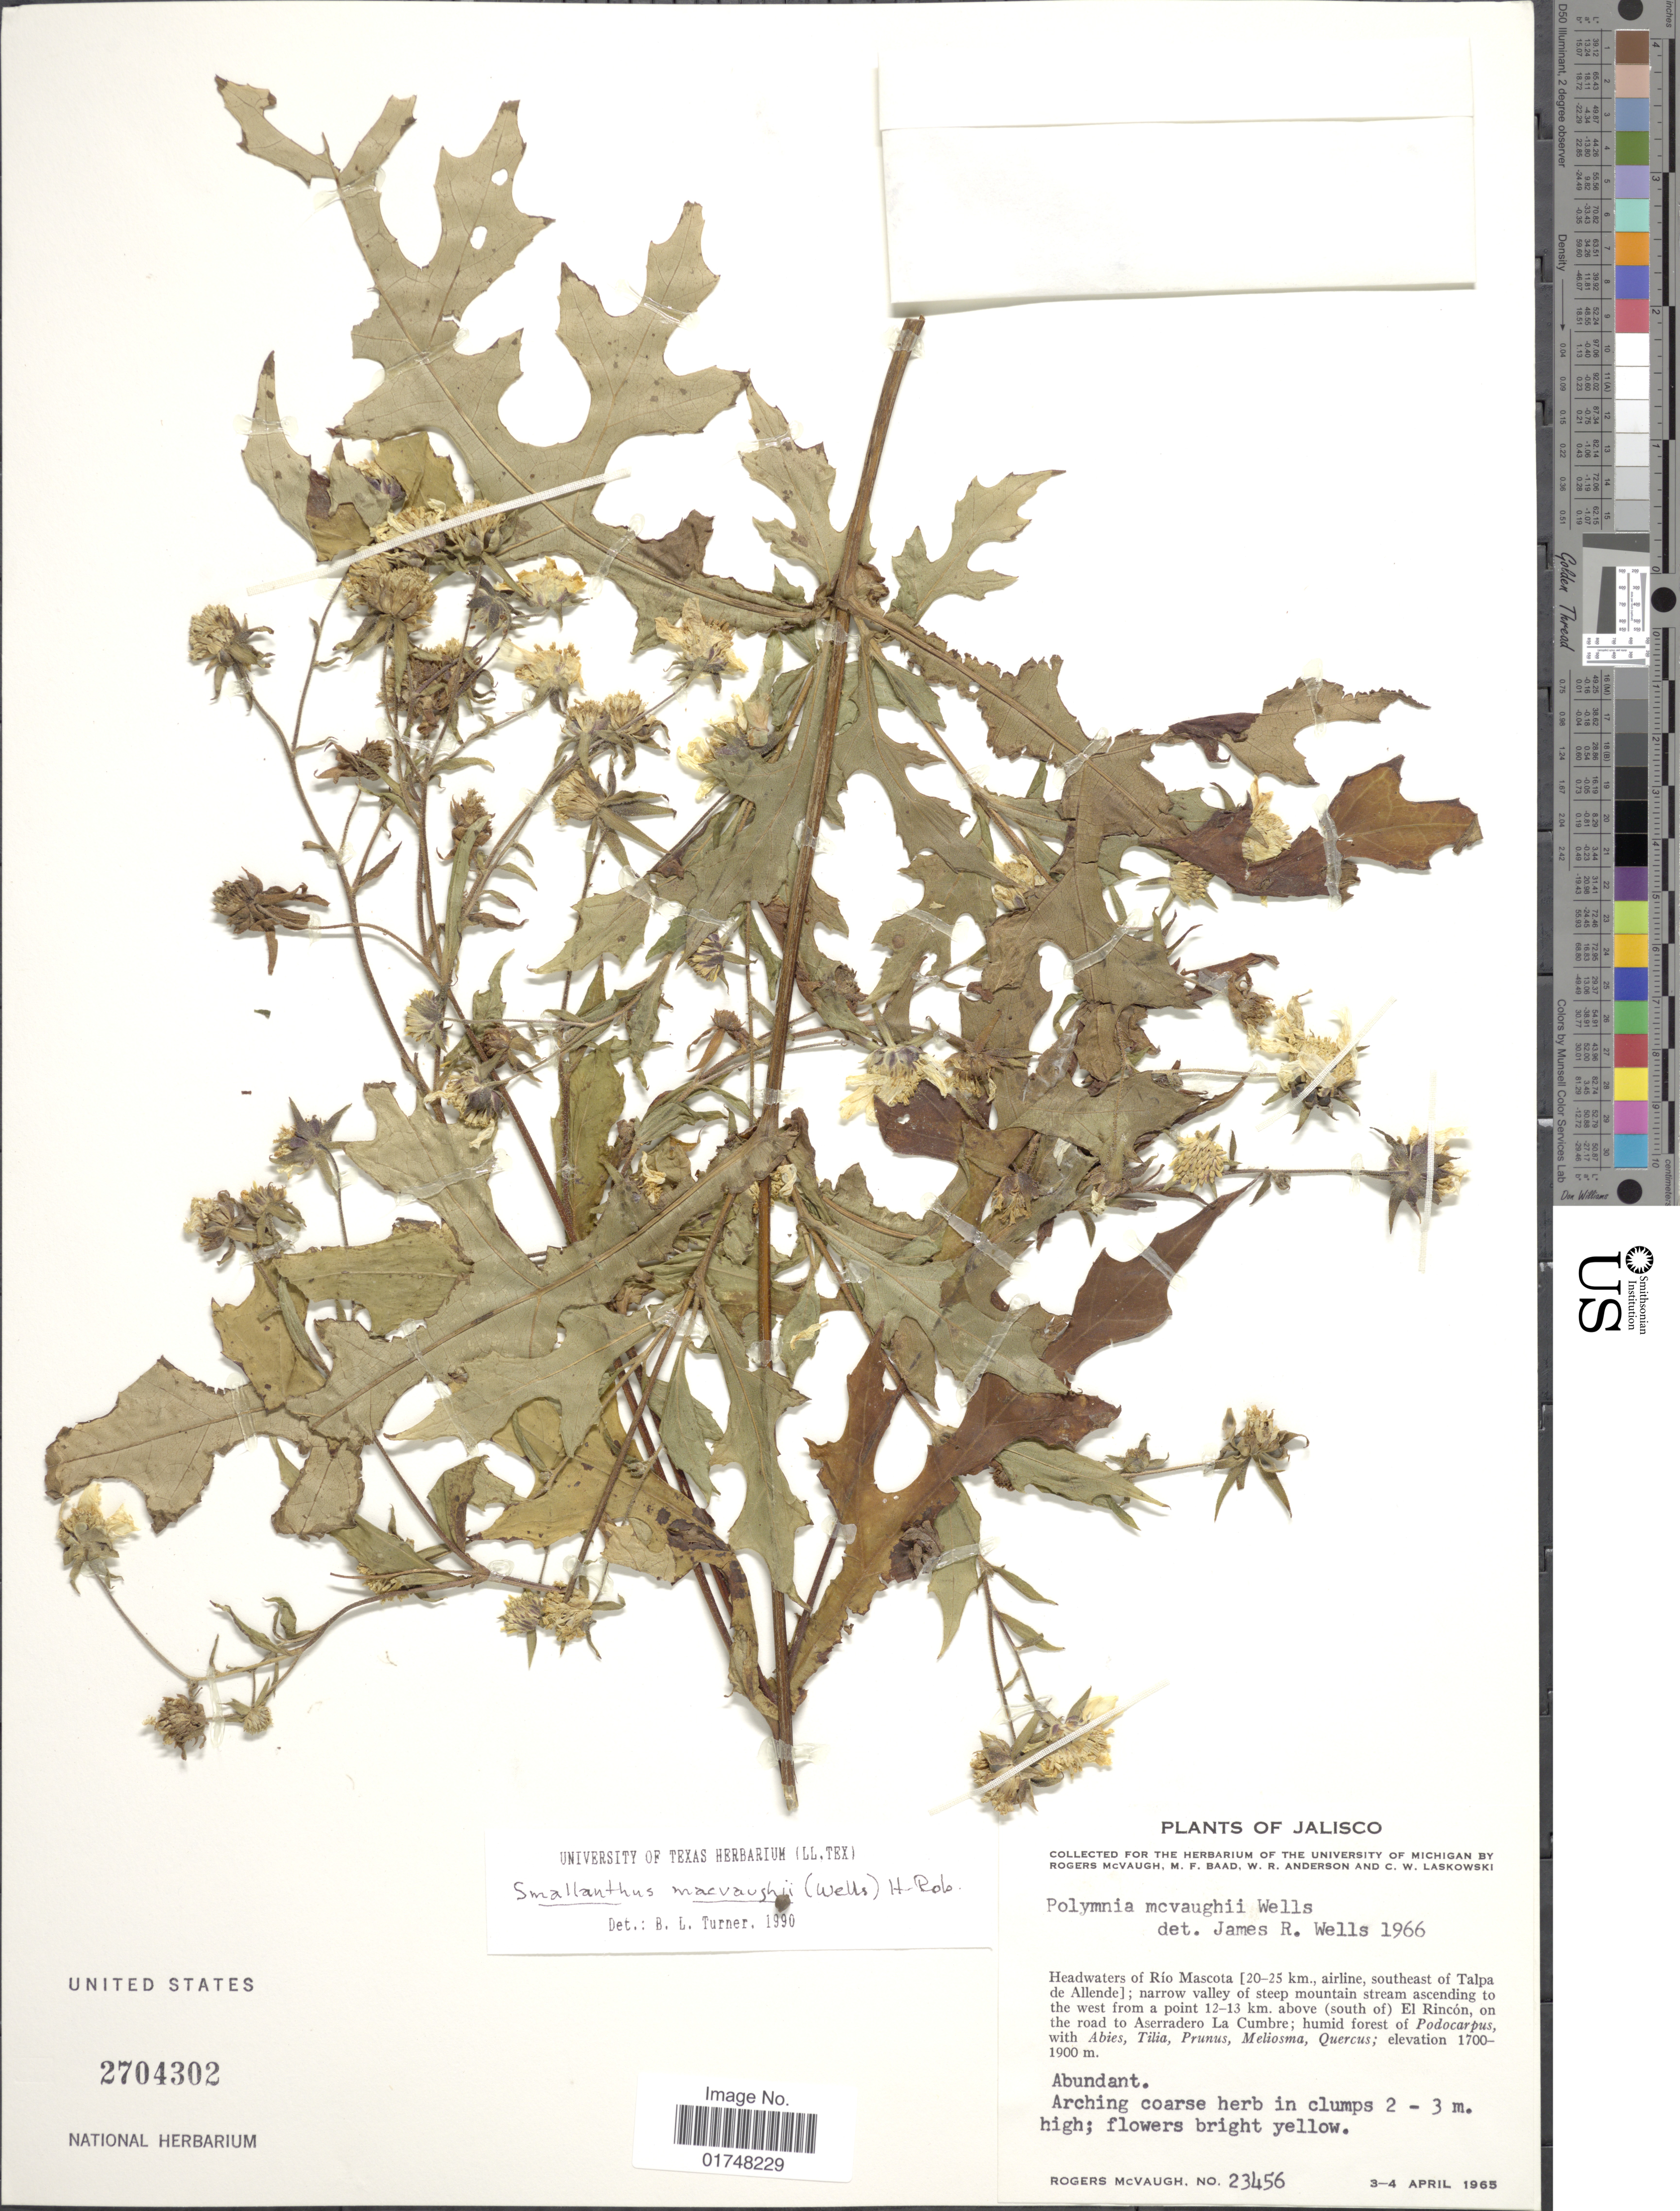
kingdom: Plantae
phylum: Tracheophyta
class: Magnoliopsida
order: Asterales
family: Asteraceae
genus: Smallanthus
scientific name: Smallanthus macvaughii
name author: (Wells) H. Rob.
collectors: R. McVaugh, M. F. Baad, W. Anderson & C. Laskowski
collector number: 23456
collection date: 1965-04-03/1965-04-04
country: Mexico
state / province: Jalisco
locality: Headwaters of Rio Mascota (20-35 km airline southeast of Talpa de Allendel), from a point 2-13 km above (south of) El Rincon on the road to Aserradero La Cumbre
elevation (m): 1700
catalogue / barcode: US 2704302